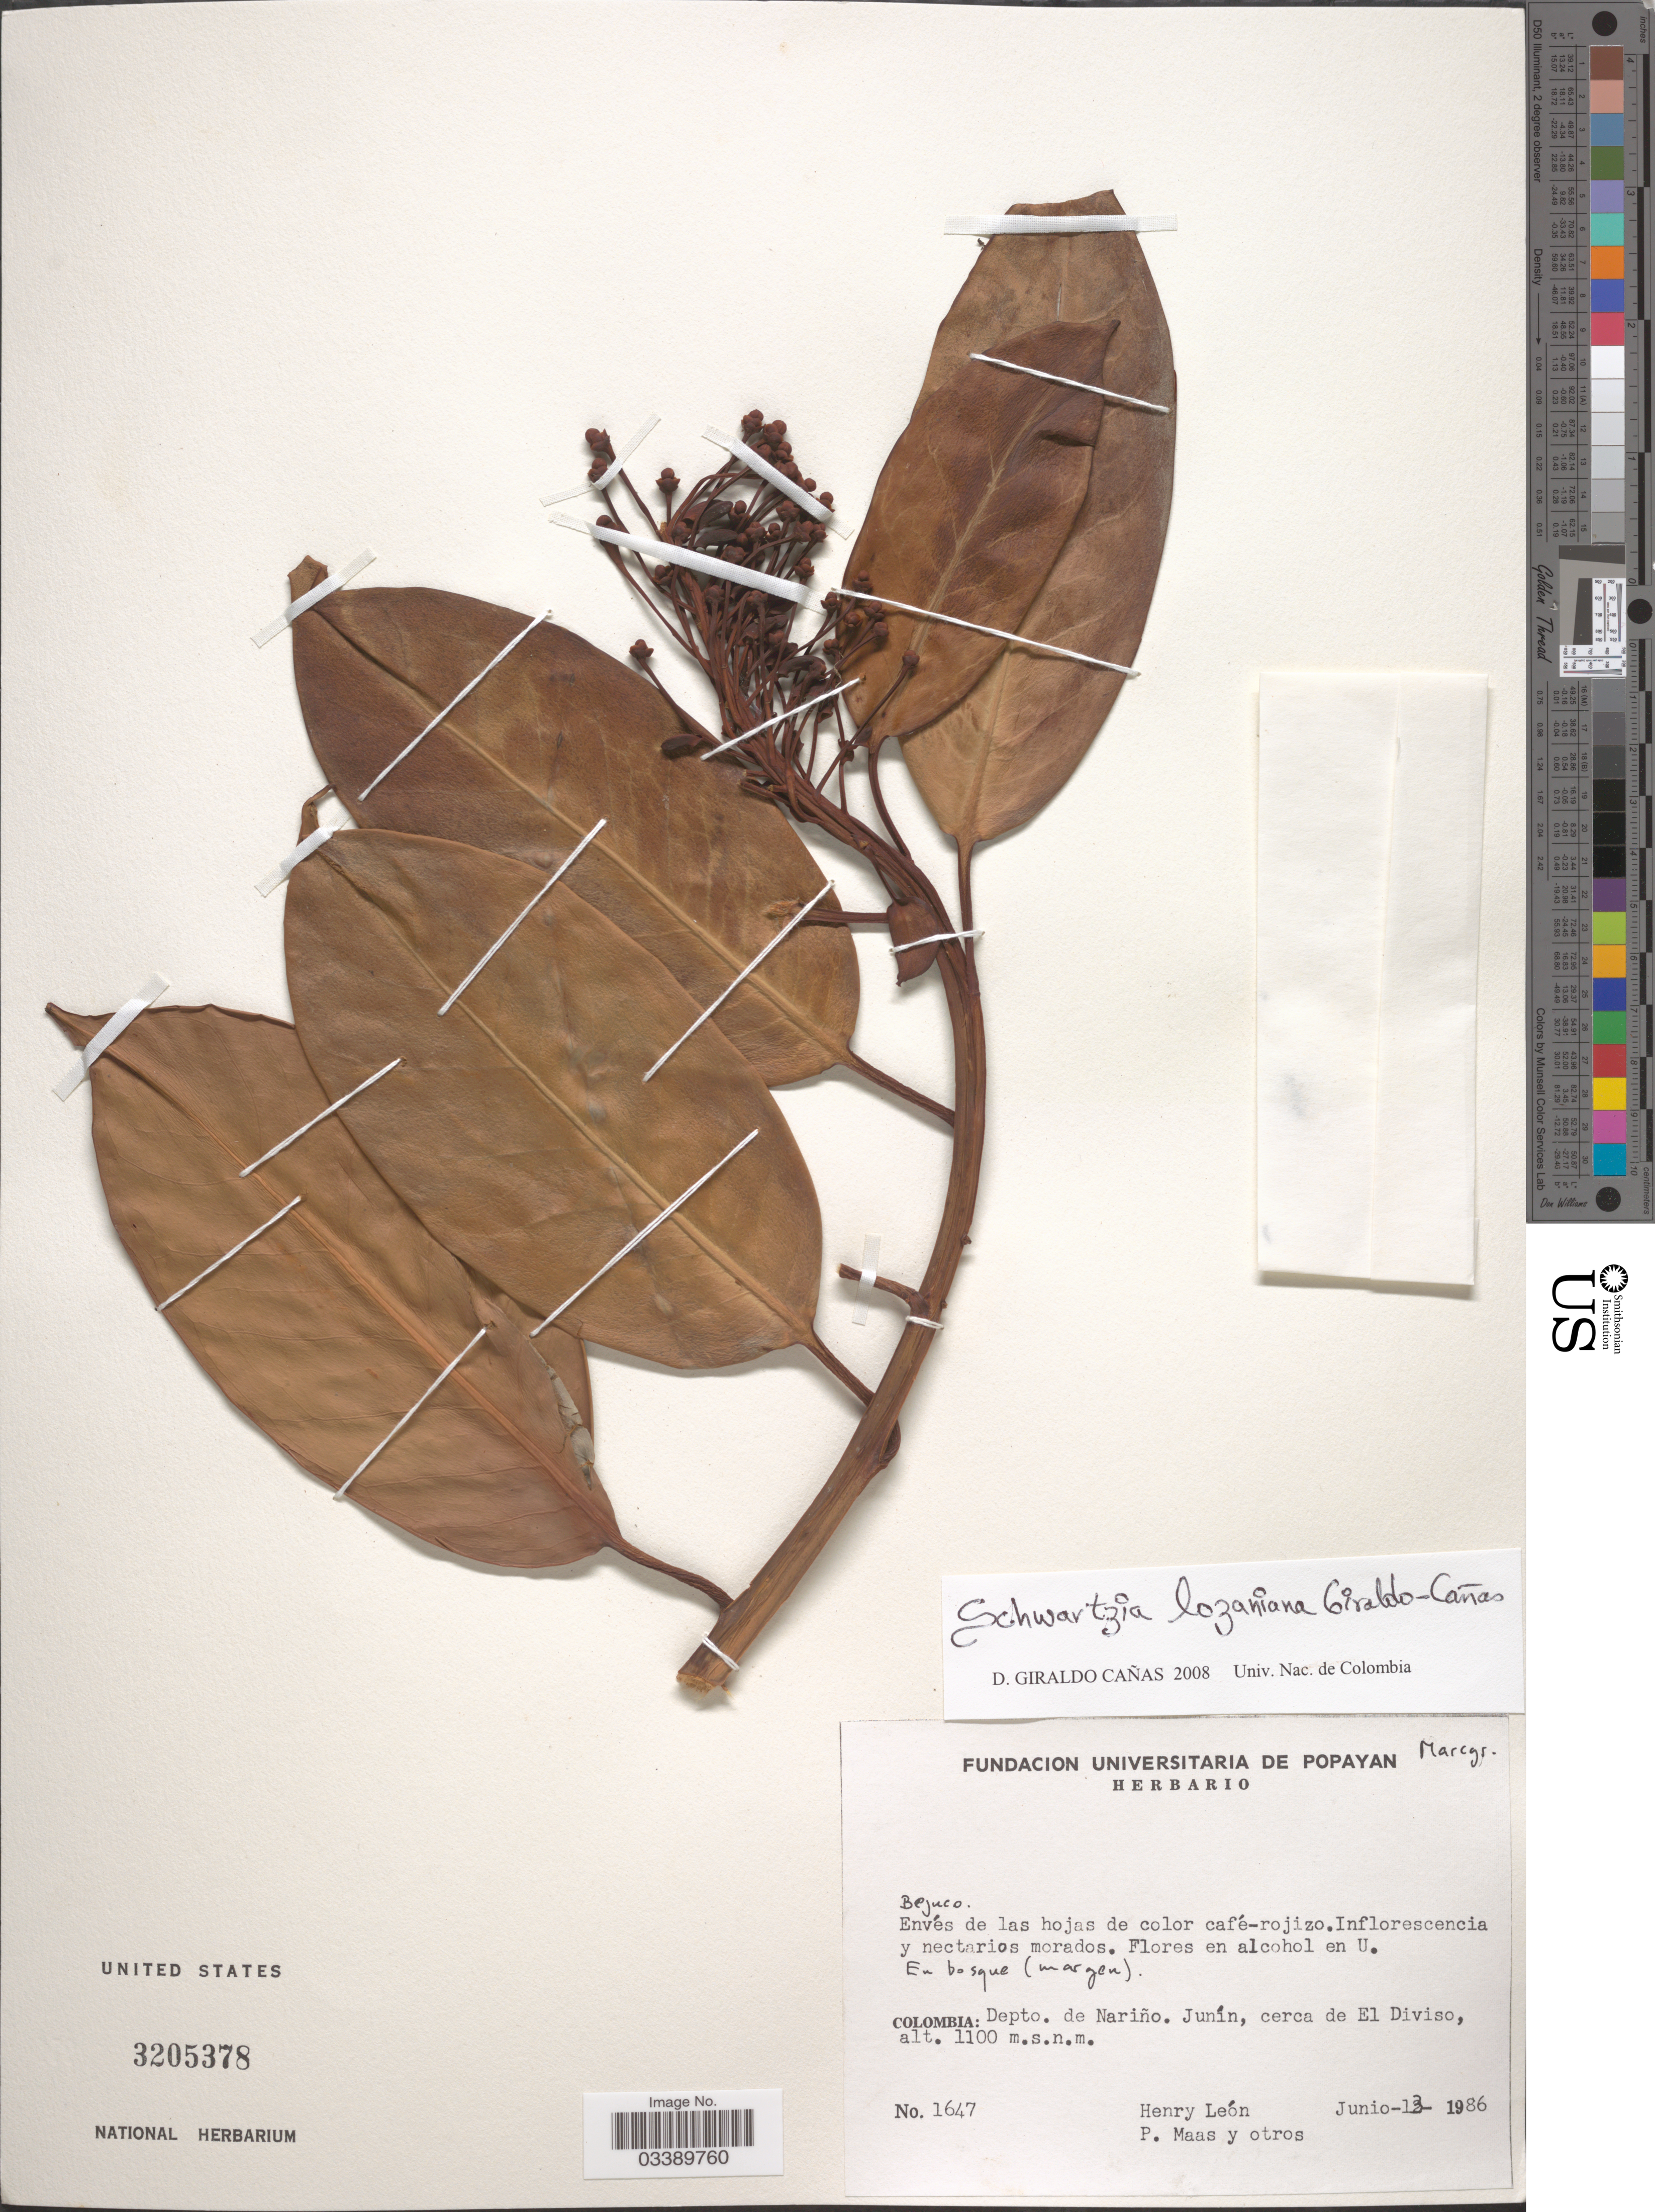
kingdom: Plantae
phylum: Tracheophyta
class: Magnoliopsida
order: Ericales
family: Marcgraviaceae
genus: Schwartzia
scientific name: Schwartzia lozaniana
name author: Gir.-Cañas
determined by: Cañas, G.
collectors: Henry Leon, P. Maas & et al.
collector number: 1647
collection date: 1986-06-13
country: Colombia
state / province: Nariño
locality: Depto. de Nariño. Junín, cerca de El Divisio.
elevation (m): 1100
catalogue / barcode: US 3205378